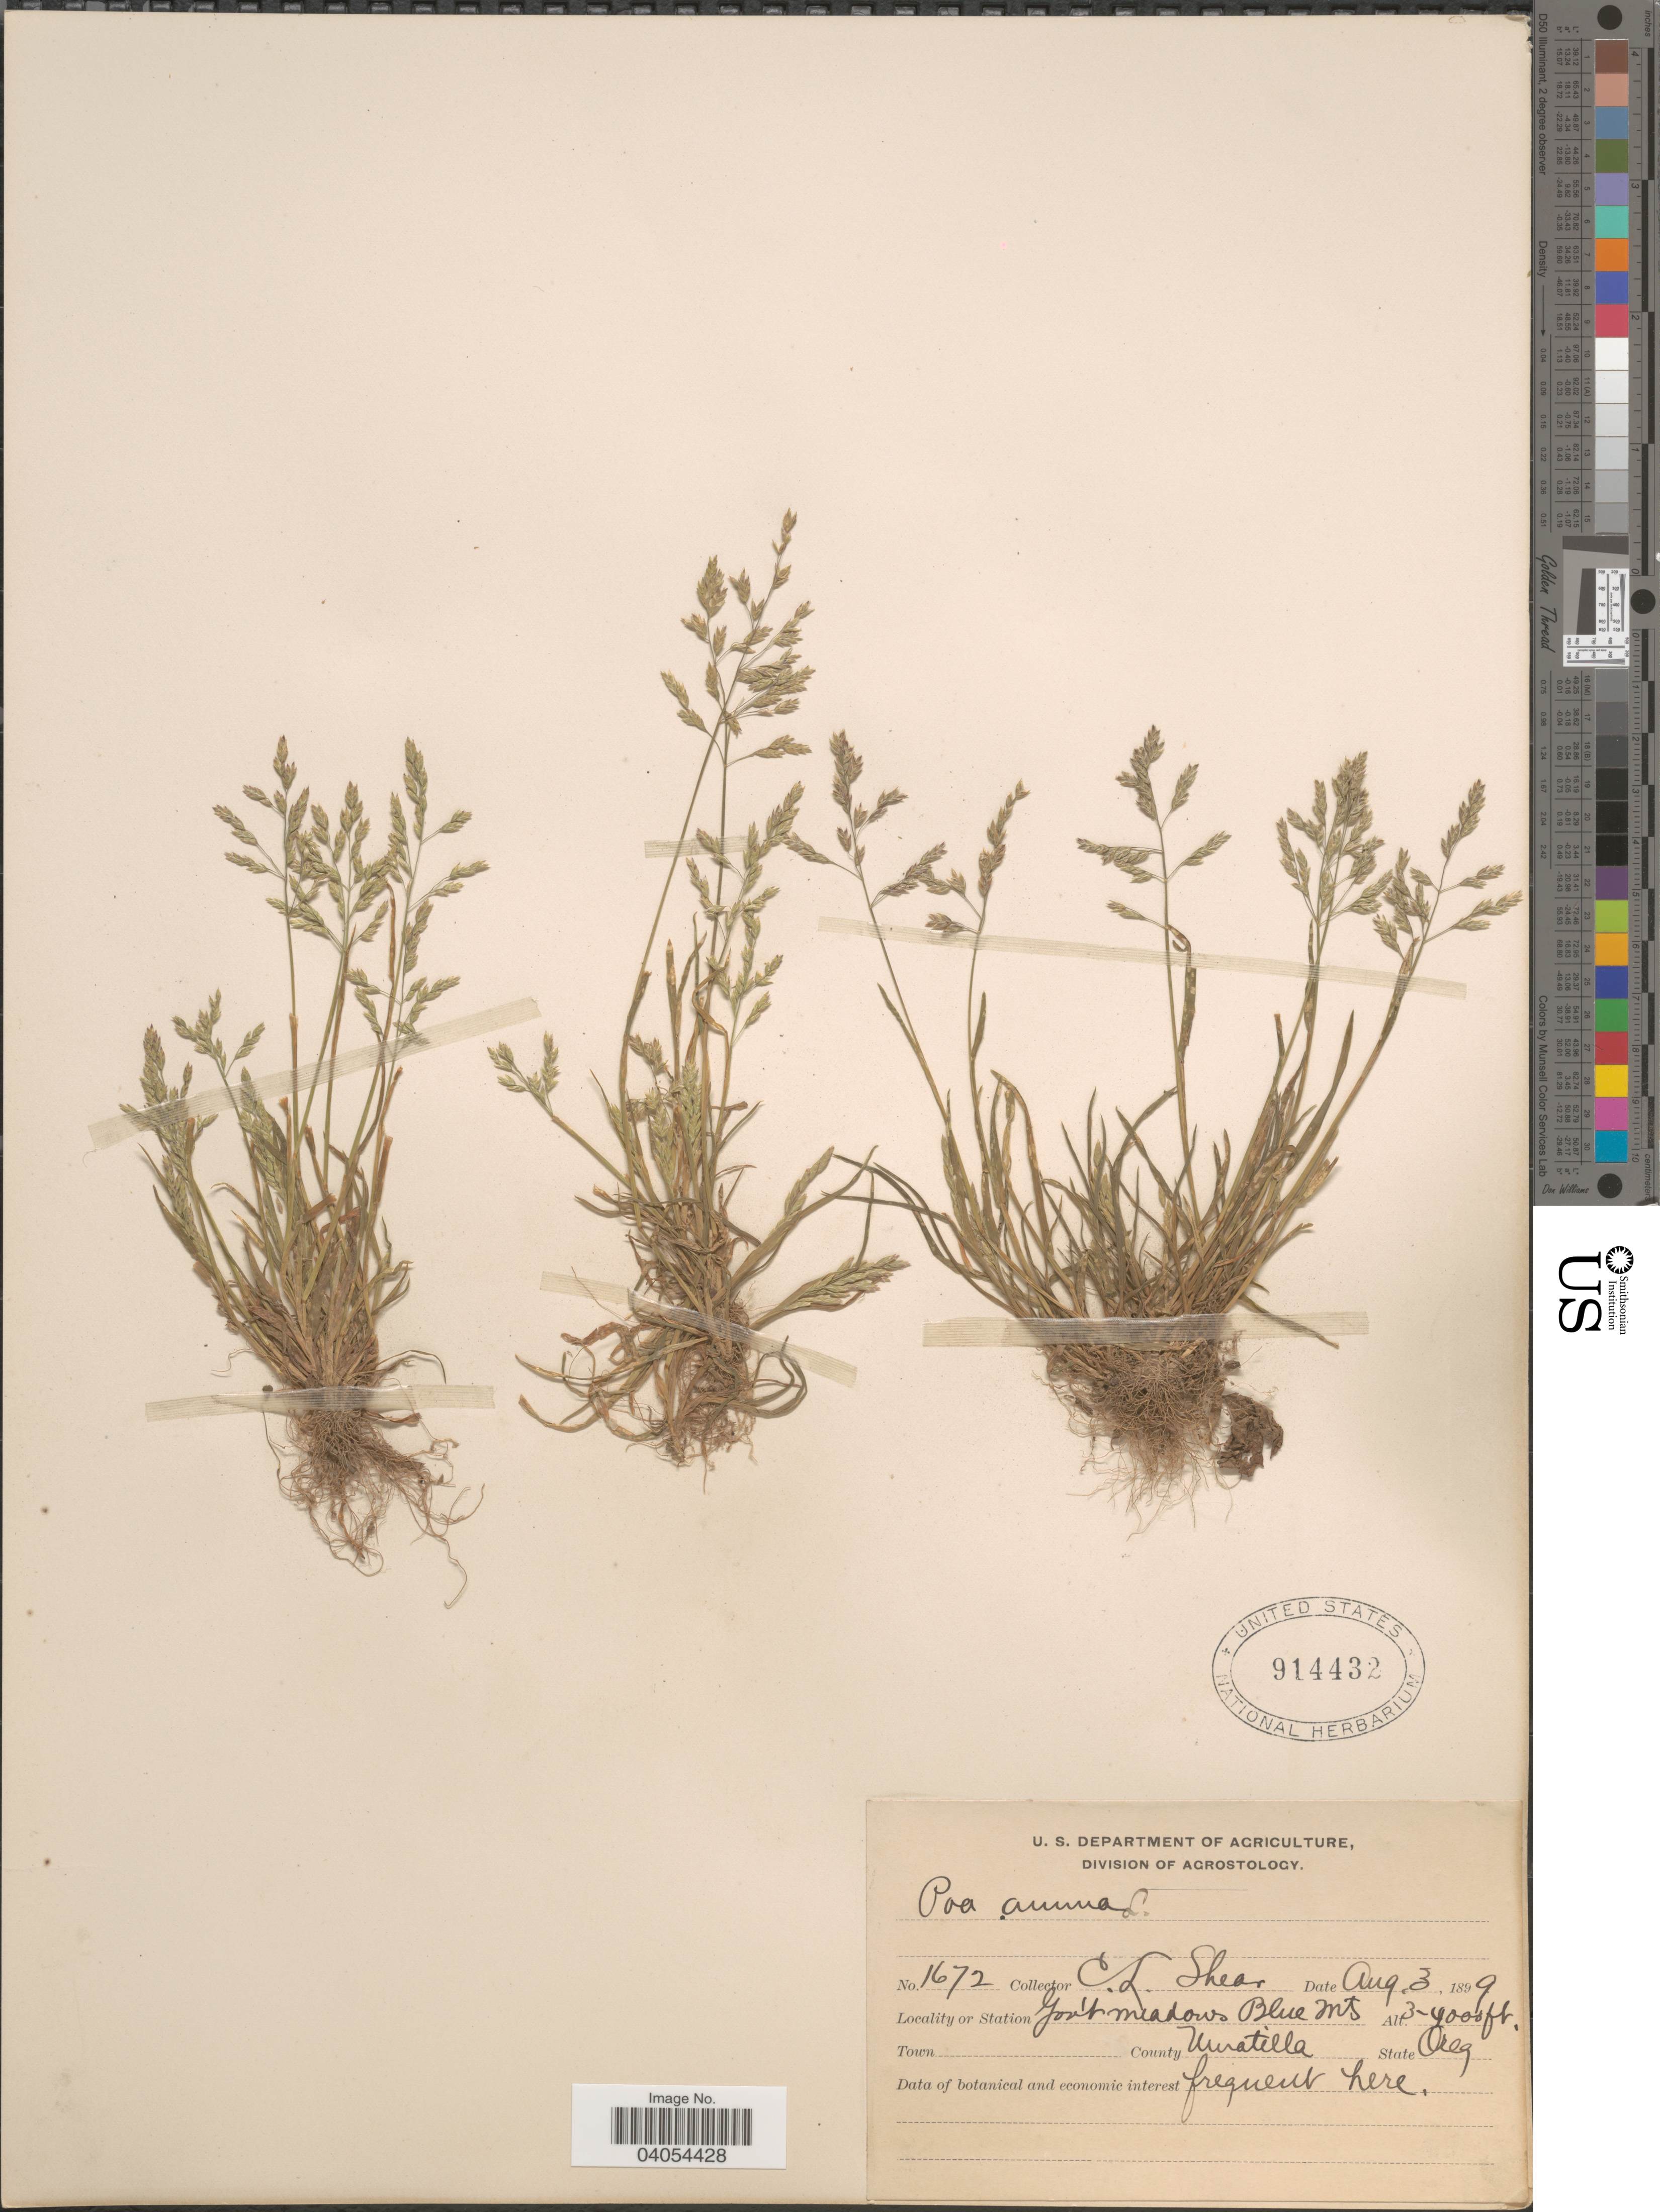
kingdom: Plantae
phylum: Tracheophyta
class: Liliopsida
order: Poales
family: Poaceae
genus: Poa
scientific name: Poa annua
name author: L.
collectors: C. L. Shear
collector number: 1672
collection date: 1899-08-03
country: United States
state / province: Oregon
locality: Gov't meadows Blue Mts. County Umatilla.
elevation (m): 914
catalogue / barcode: US 914432